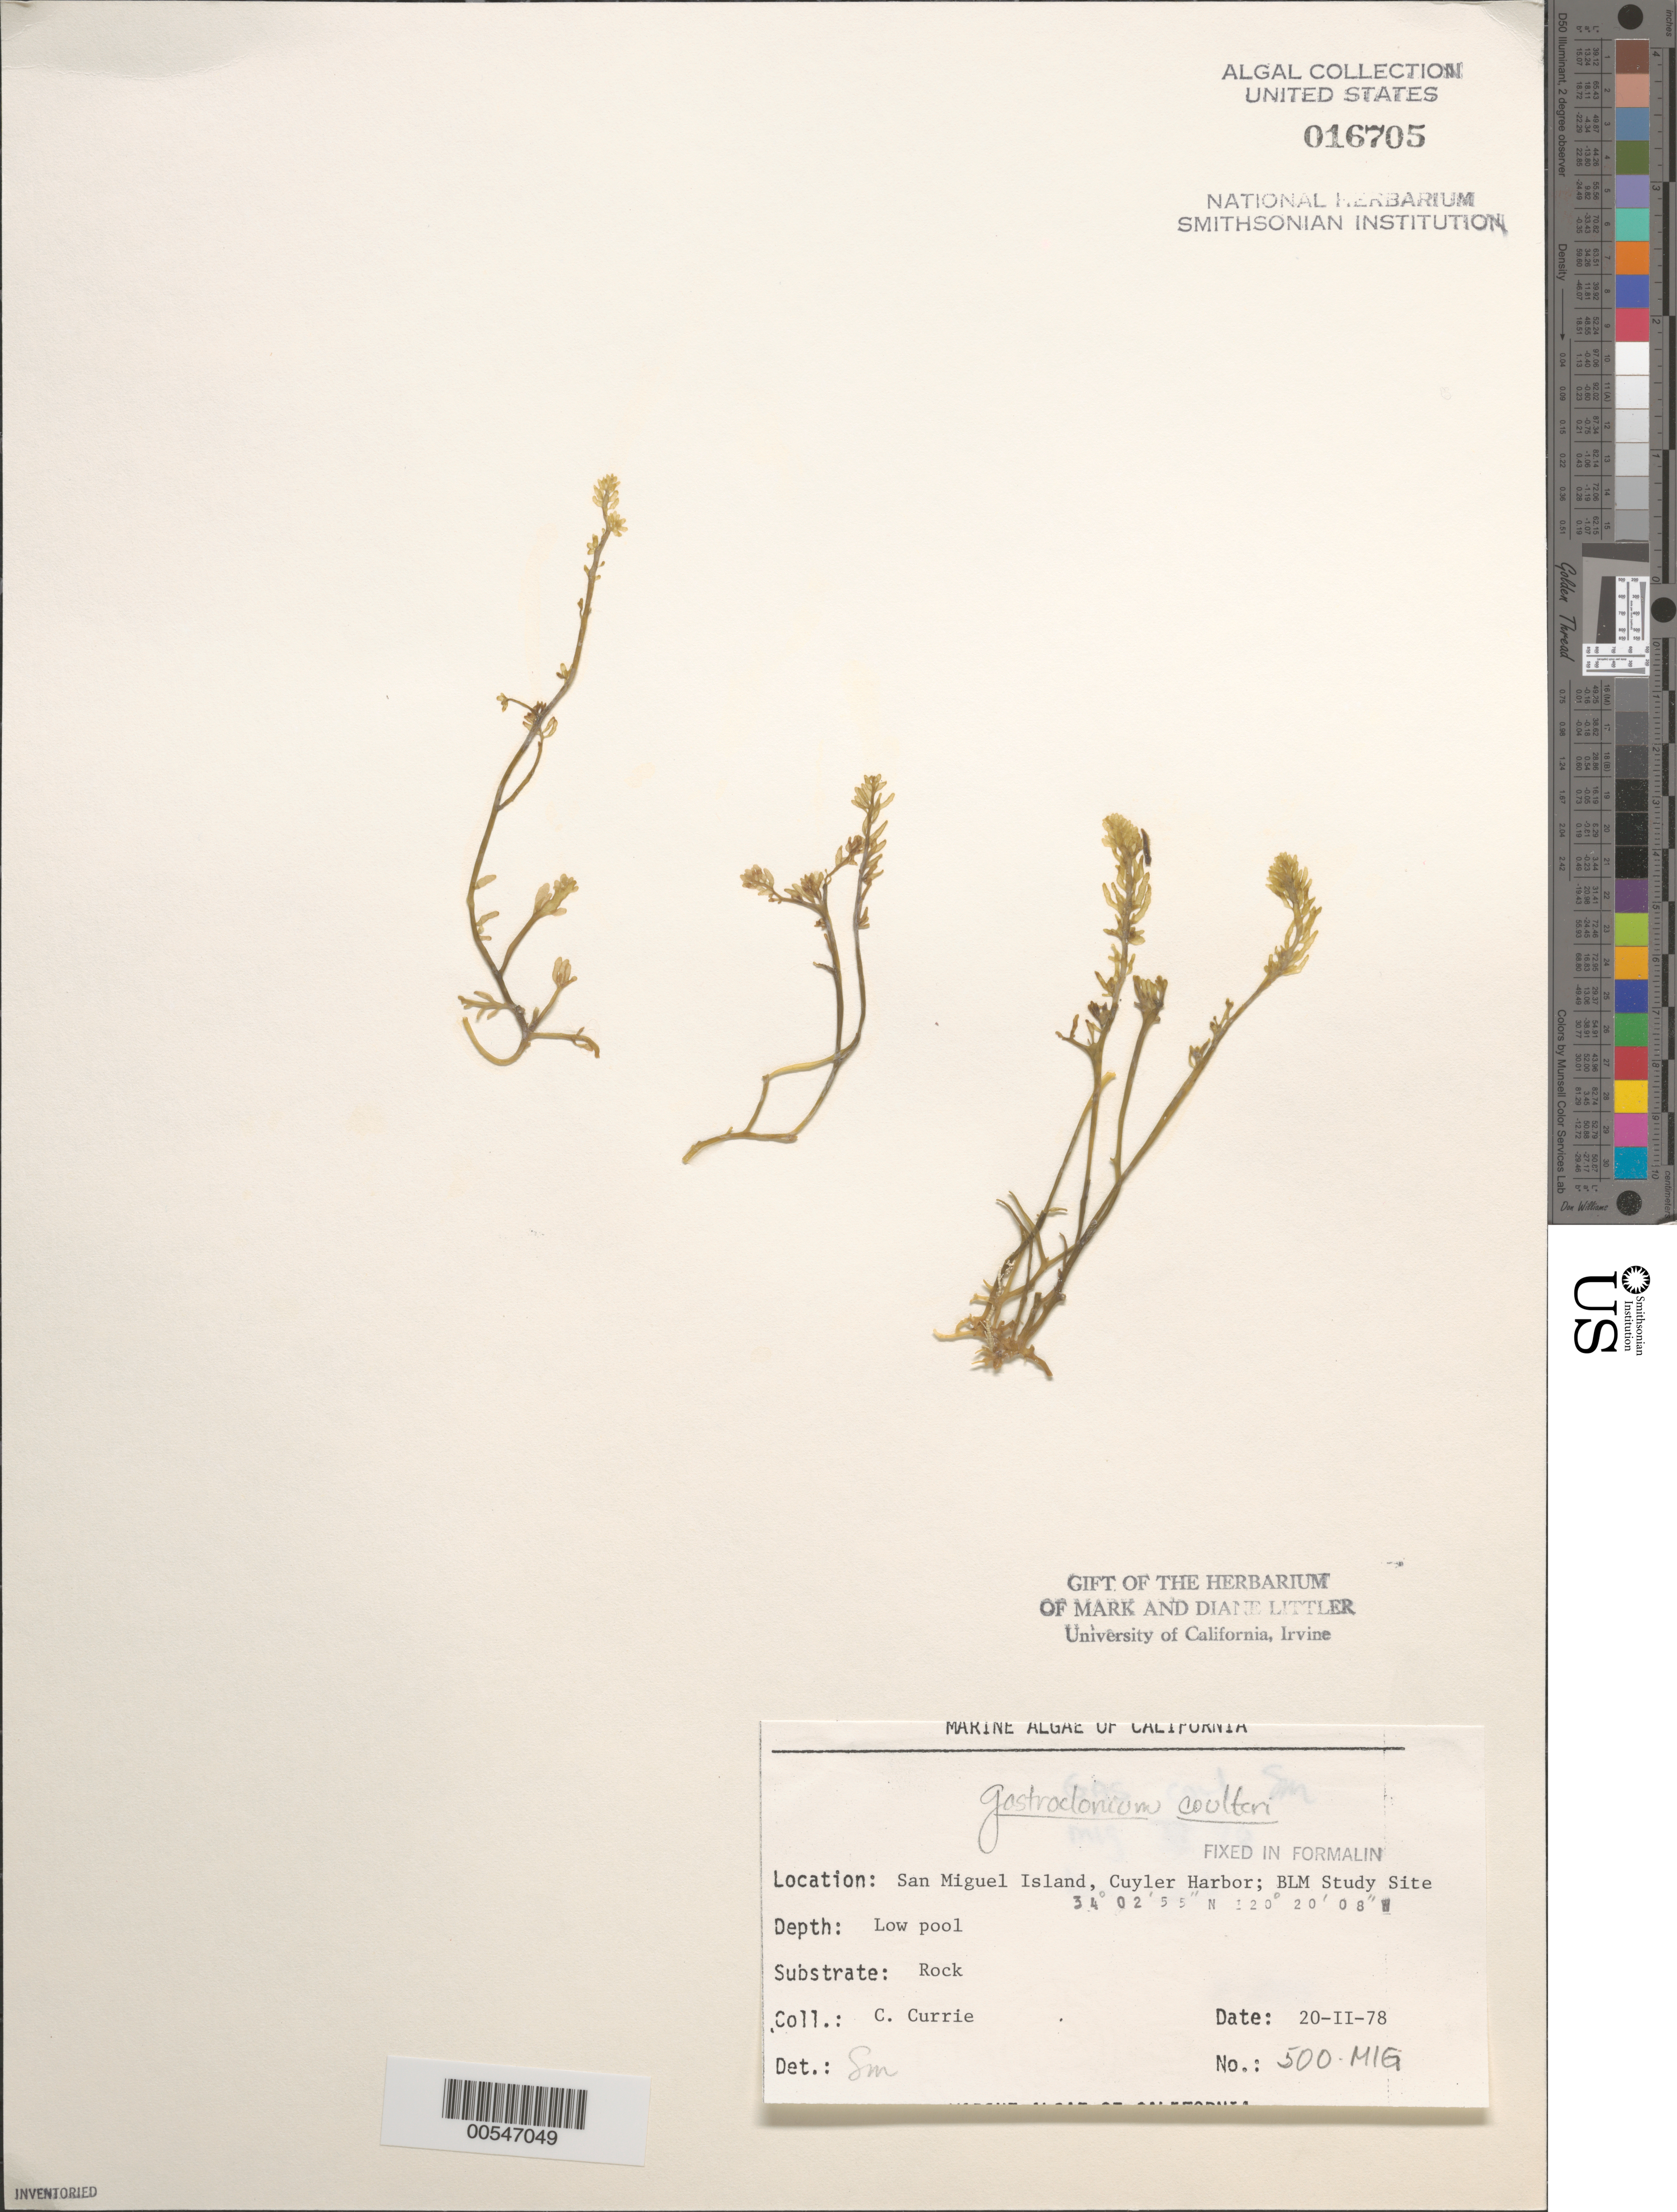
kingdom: Plantae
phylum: Rhodophyta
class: Florideophyceae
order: Rhodymeniales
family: Champiaceae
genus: Neogastroclonium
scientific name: Neogastroclonium subarticulatum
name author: (Turner) L. Le Gall et al.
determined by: Algae name updating Project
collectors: C. Currie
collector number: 500-mig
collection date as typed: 20 Feb 1978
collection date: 1978-02-20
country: United States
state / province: California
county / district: Santa Barbara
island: San Miguel Island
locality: Cuyler Harbor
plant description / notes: BLM-SOCALBIGHT Rocky Intertidal Survey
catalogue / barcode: US 16705